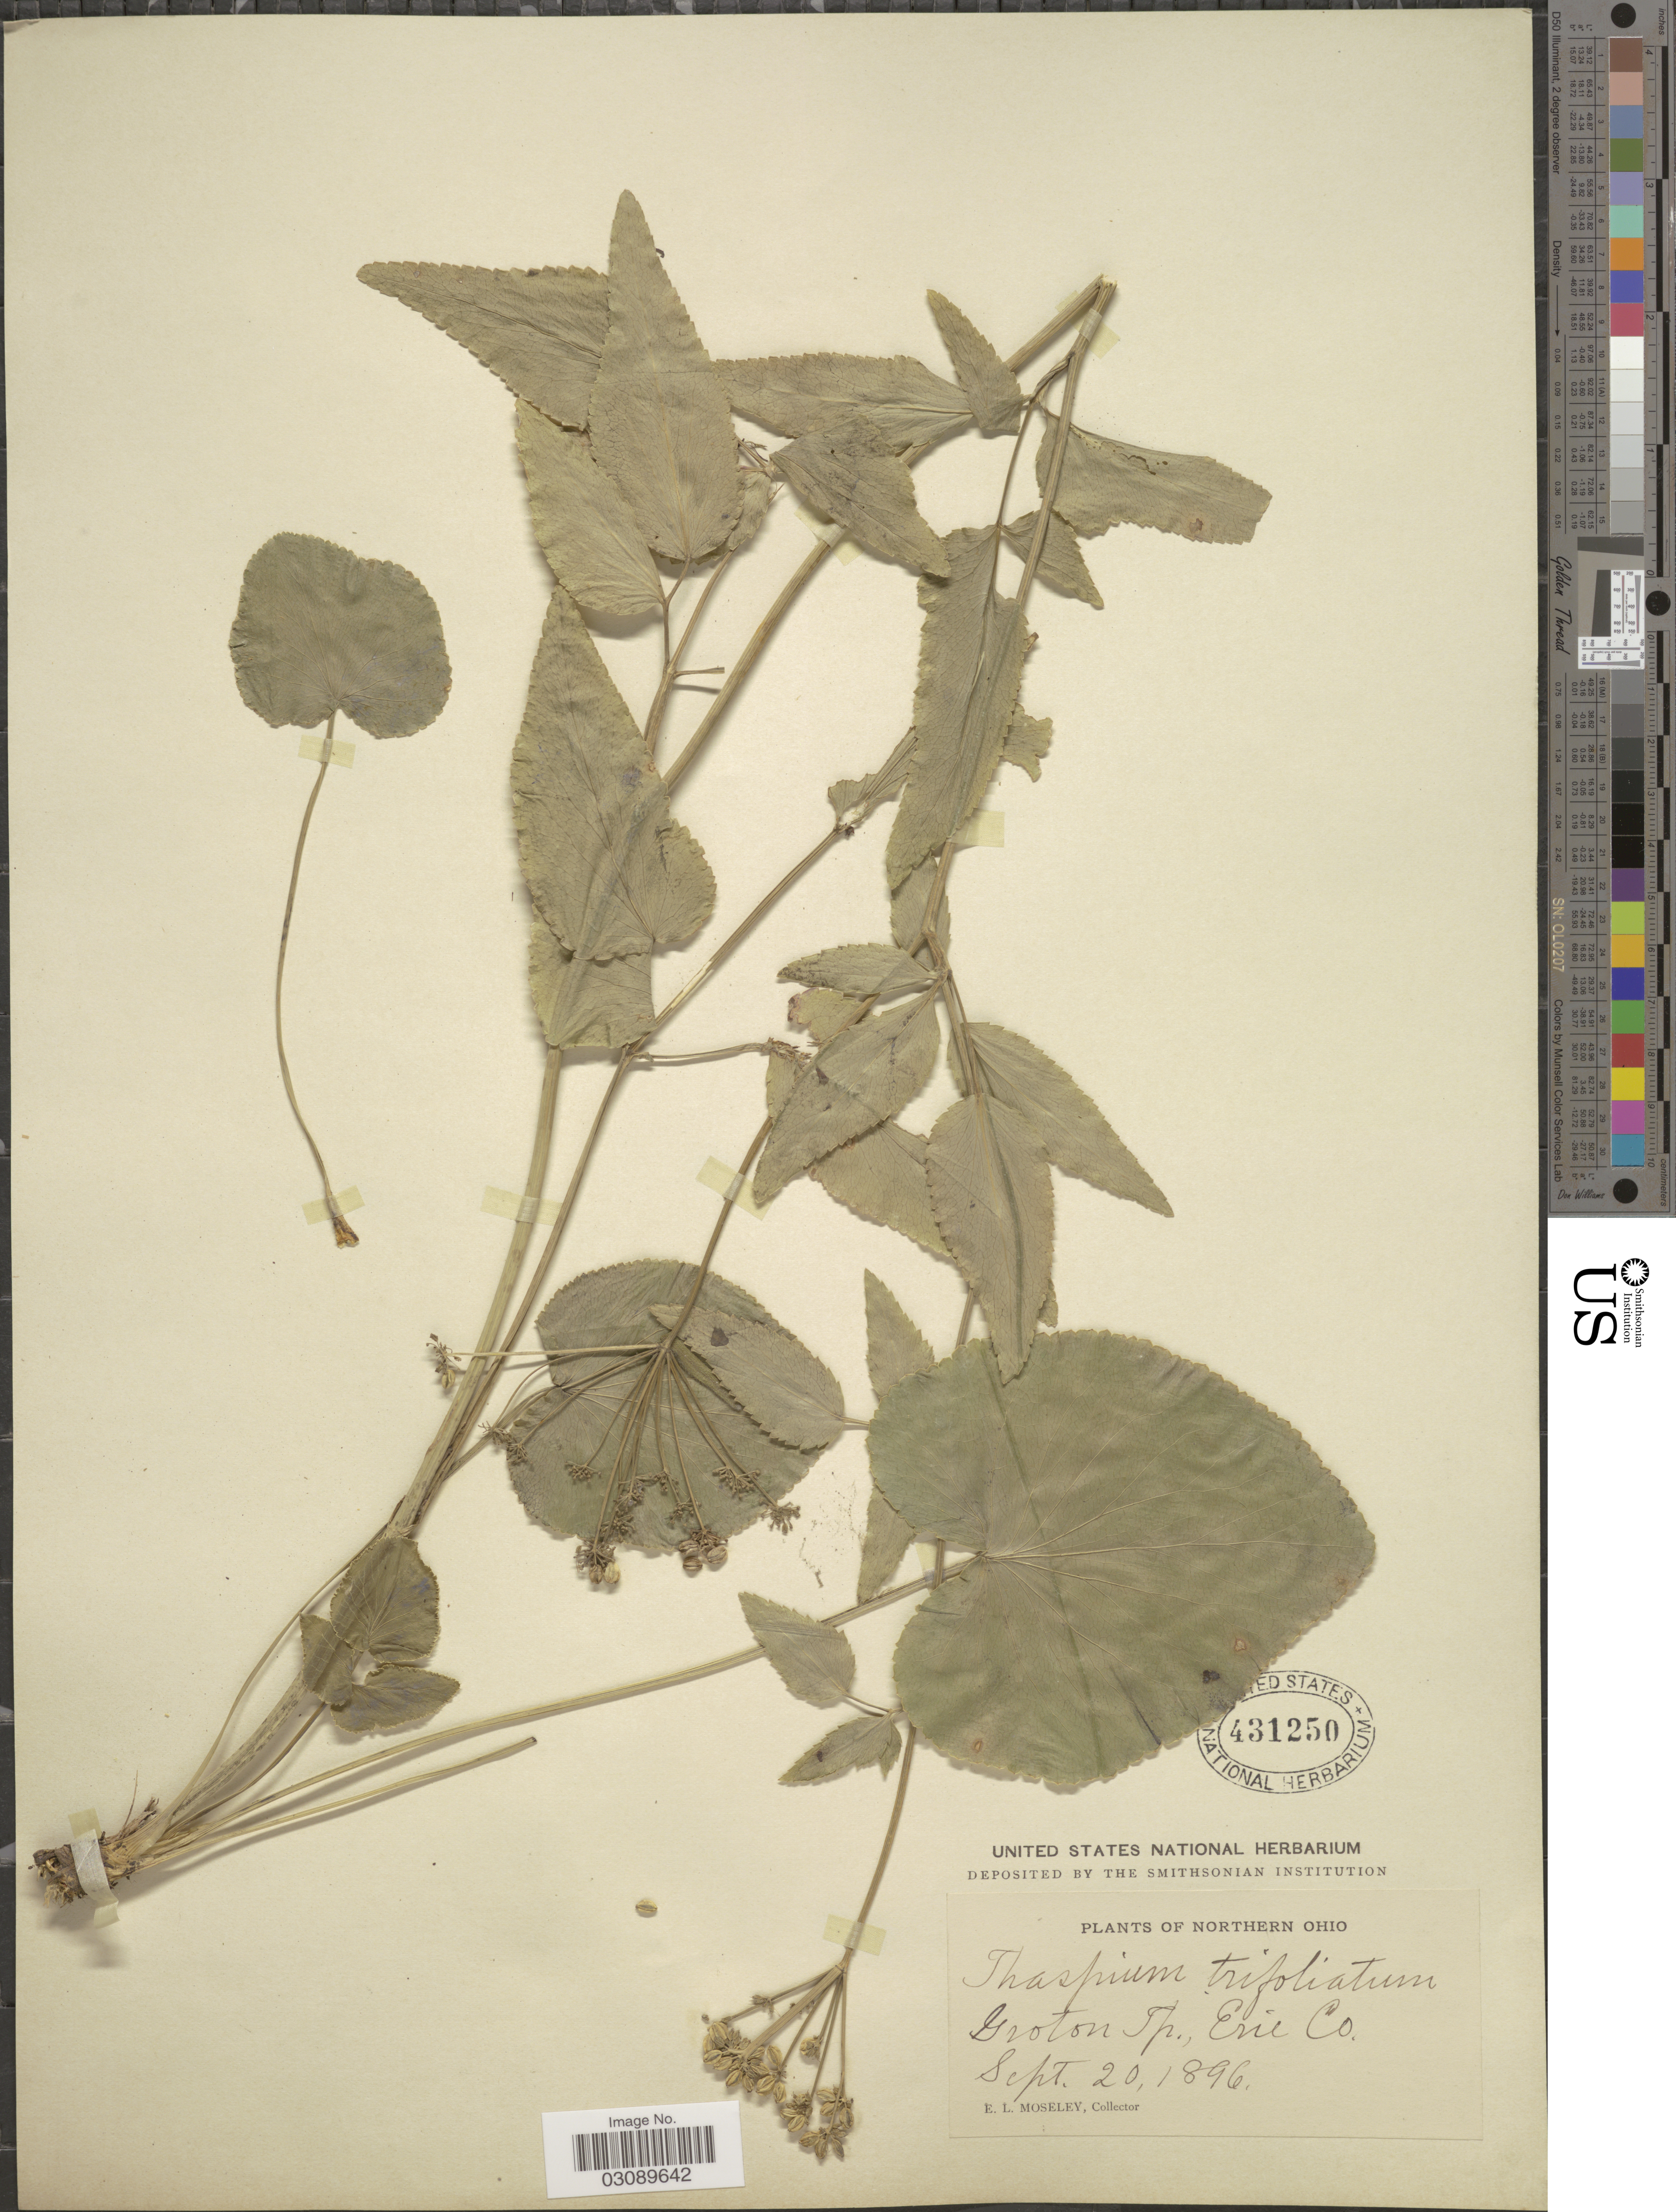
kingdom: Plantae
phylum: Tracheophyta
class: Magnoliopsida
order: Apiales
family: Apiaceae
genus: Thaspium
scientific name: Thaspium trifoliatum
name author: (L.) A. Gray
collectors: E. Moseley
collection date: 1896-09-20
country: United States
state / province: Ohio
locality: Groton Tp., Erie Co. Northern Ohio.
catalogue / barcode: US 431250